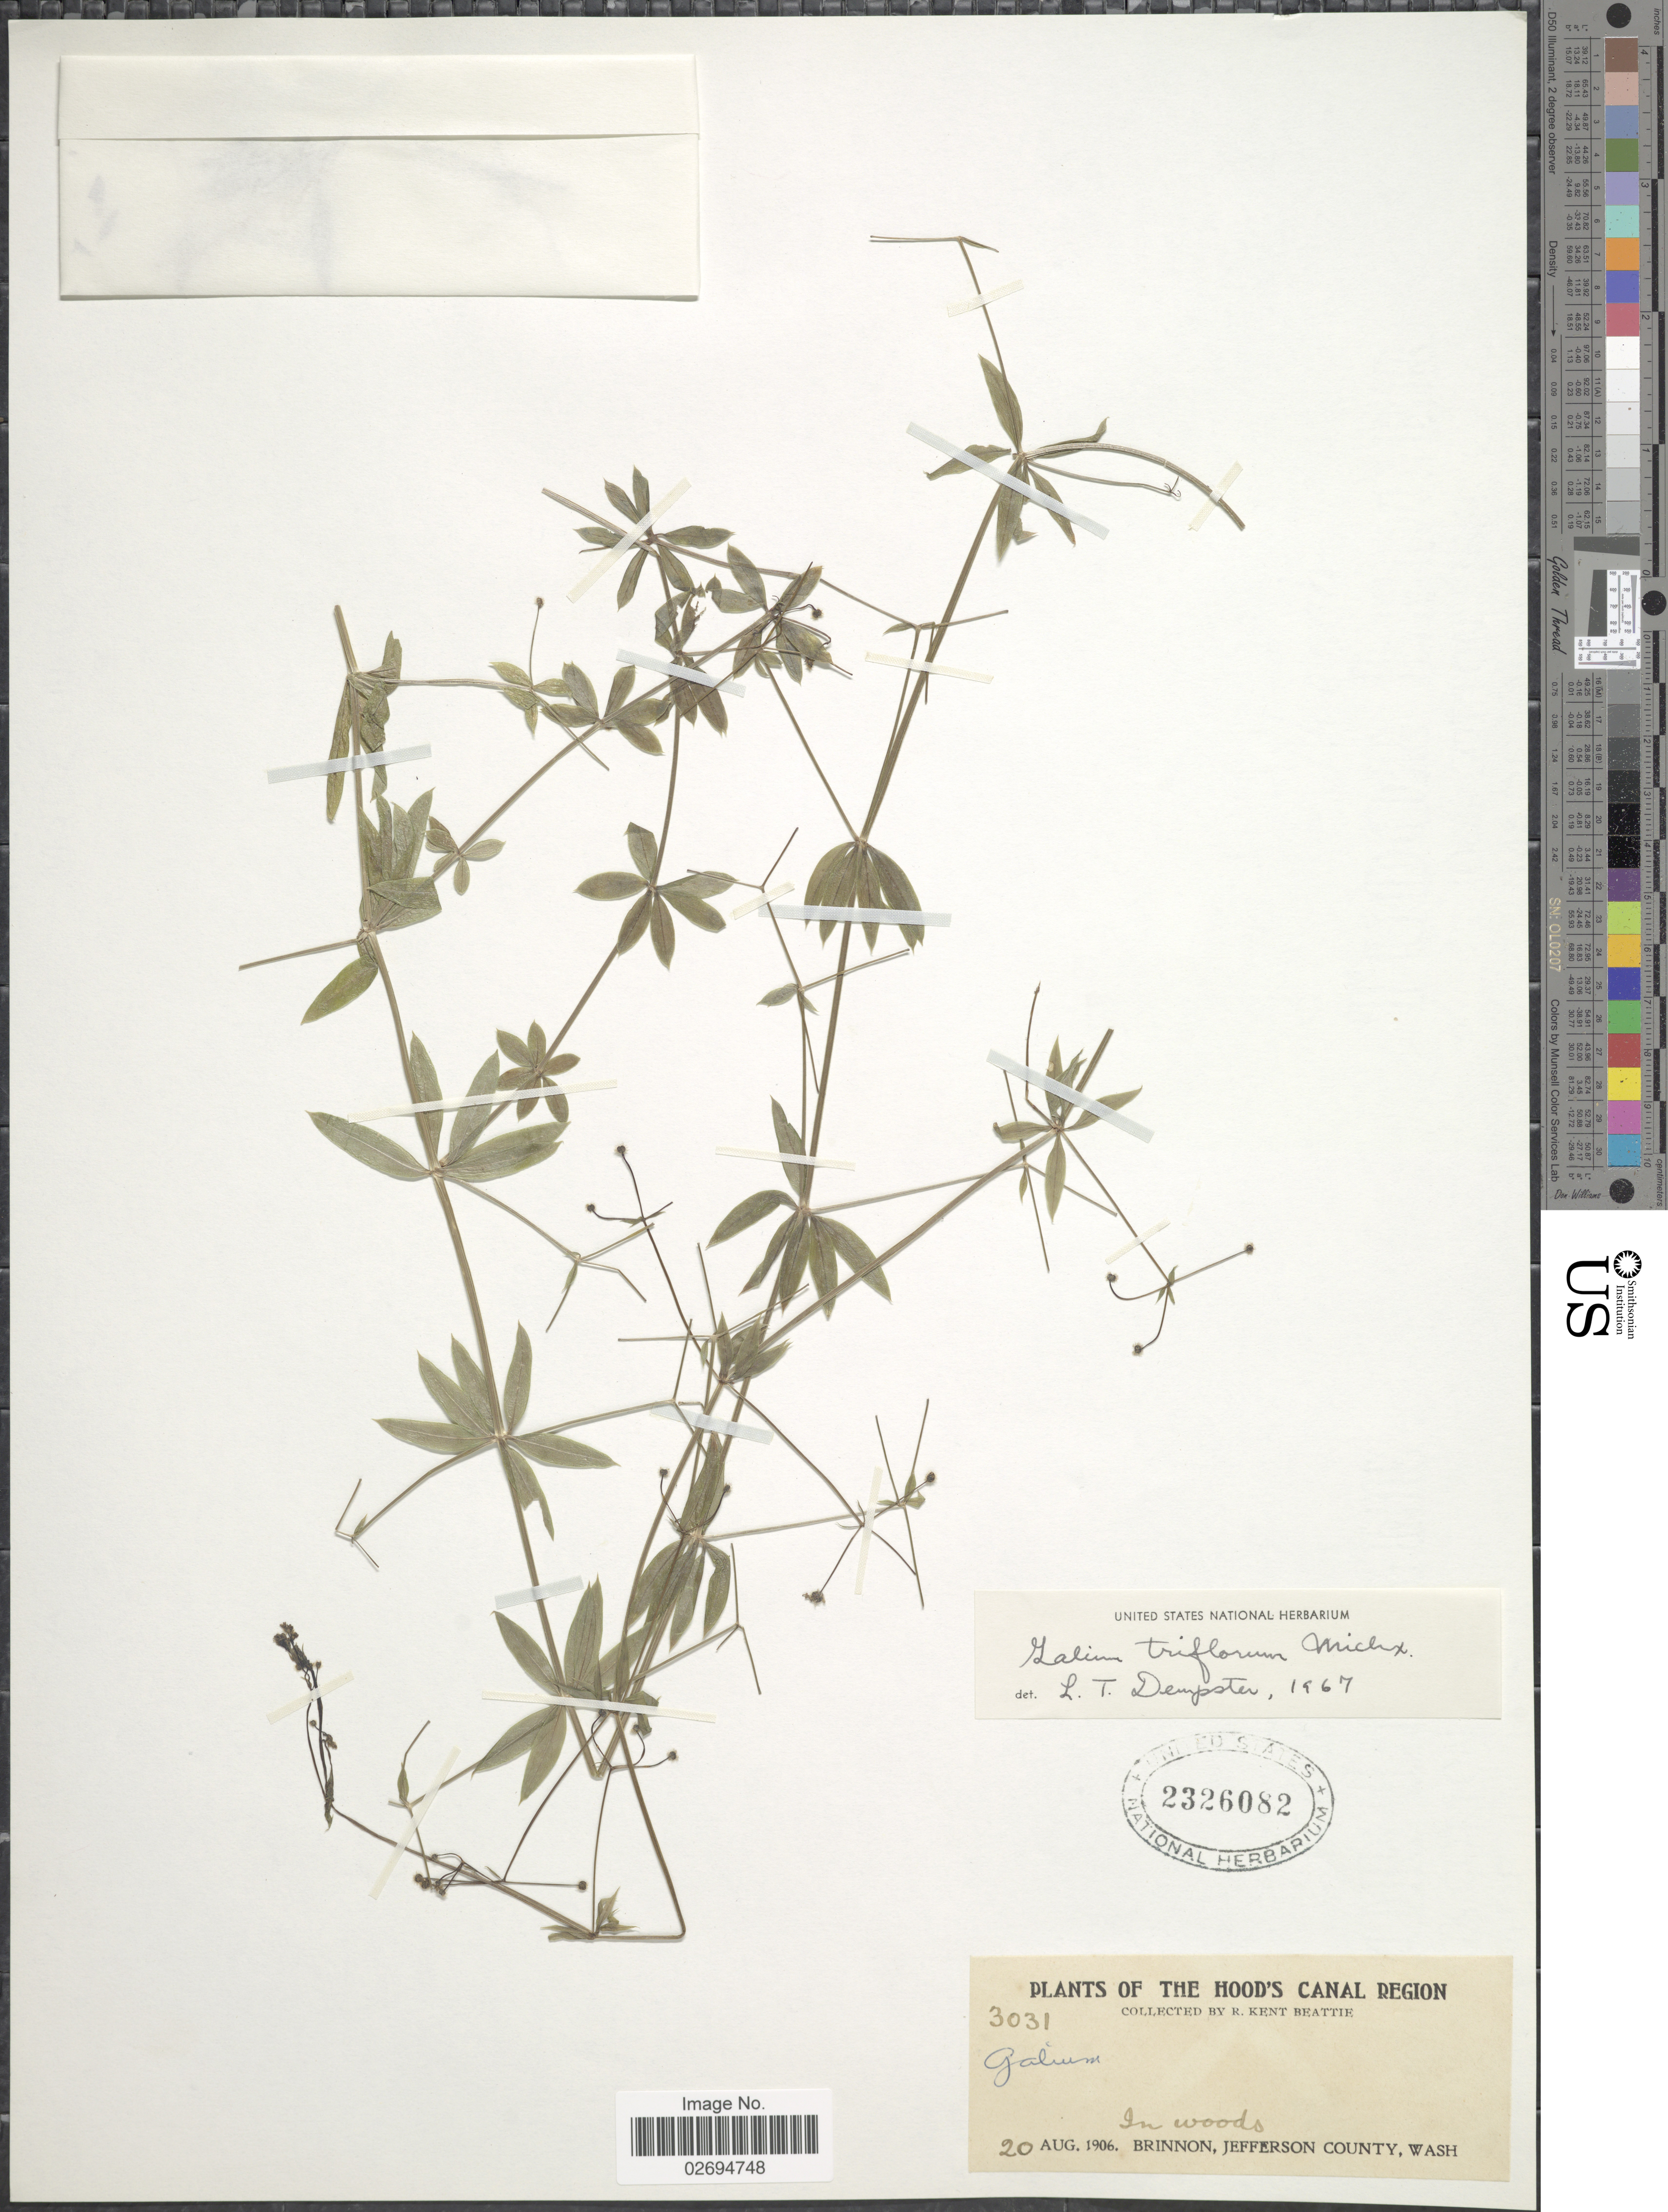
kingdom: Plantae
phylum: Tracheophyta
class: Magnoliopsida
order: Gentianales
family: Rubiaceae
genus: Galium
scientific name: Galium triflorum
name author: Michx.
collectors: R. K. Beattie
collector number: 3031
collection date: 1906-08-20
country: United States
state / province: Washington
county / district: Jefferson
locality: The Hood's Canal Region, In woods, Brinnon, Jefferson County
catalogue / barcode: US 2326082